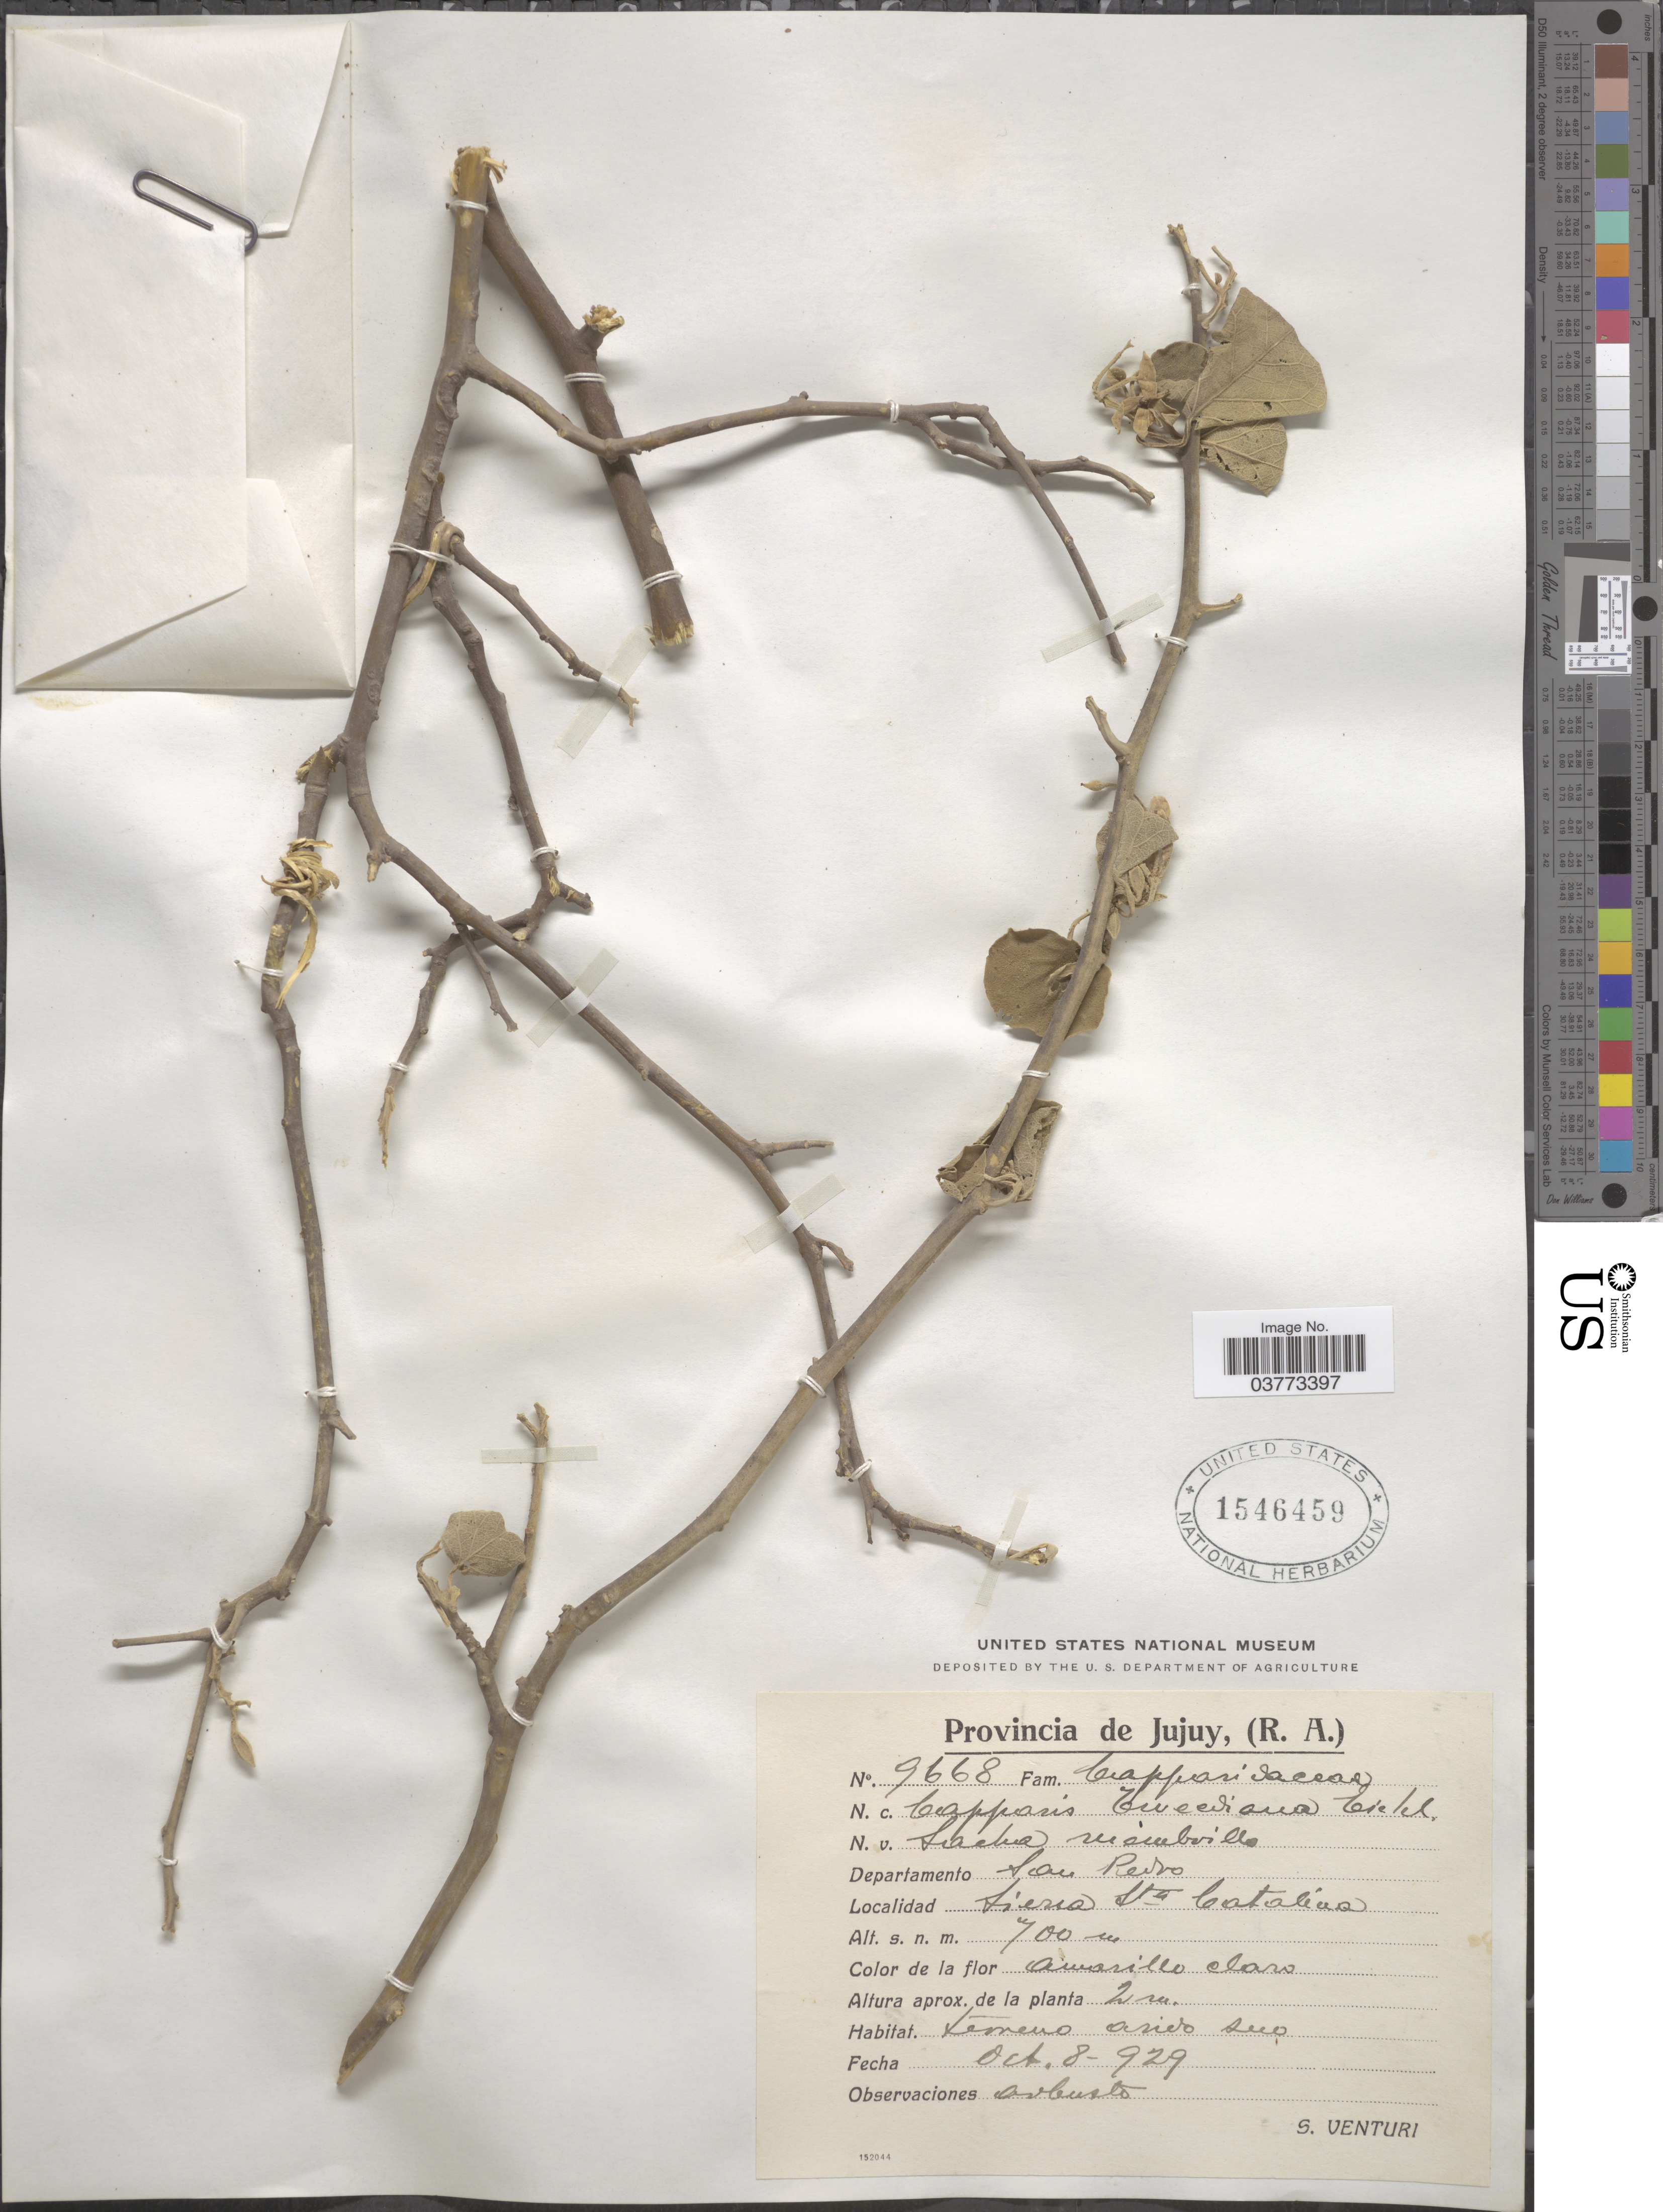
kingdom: Plantae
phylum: Tracheophyta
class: Magnoliopsida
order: Brassicales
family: Capparaceae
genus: Capparicordis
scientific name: Capparicordis tweediana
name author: (Eichler) Iltis & Cornejo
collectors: S. Venturi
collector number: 9668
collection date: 1929-10-08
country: Argentina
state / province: Jujuy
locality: Departamento San Pedro. Sierra Sta Catalina.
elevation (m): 700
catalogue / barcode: US 1546459